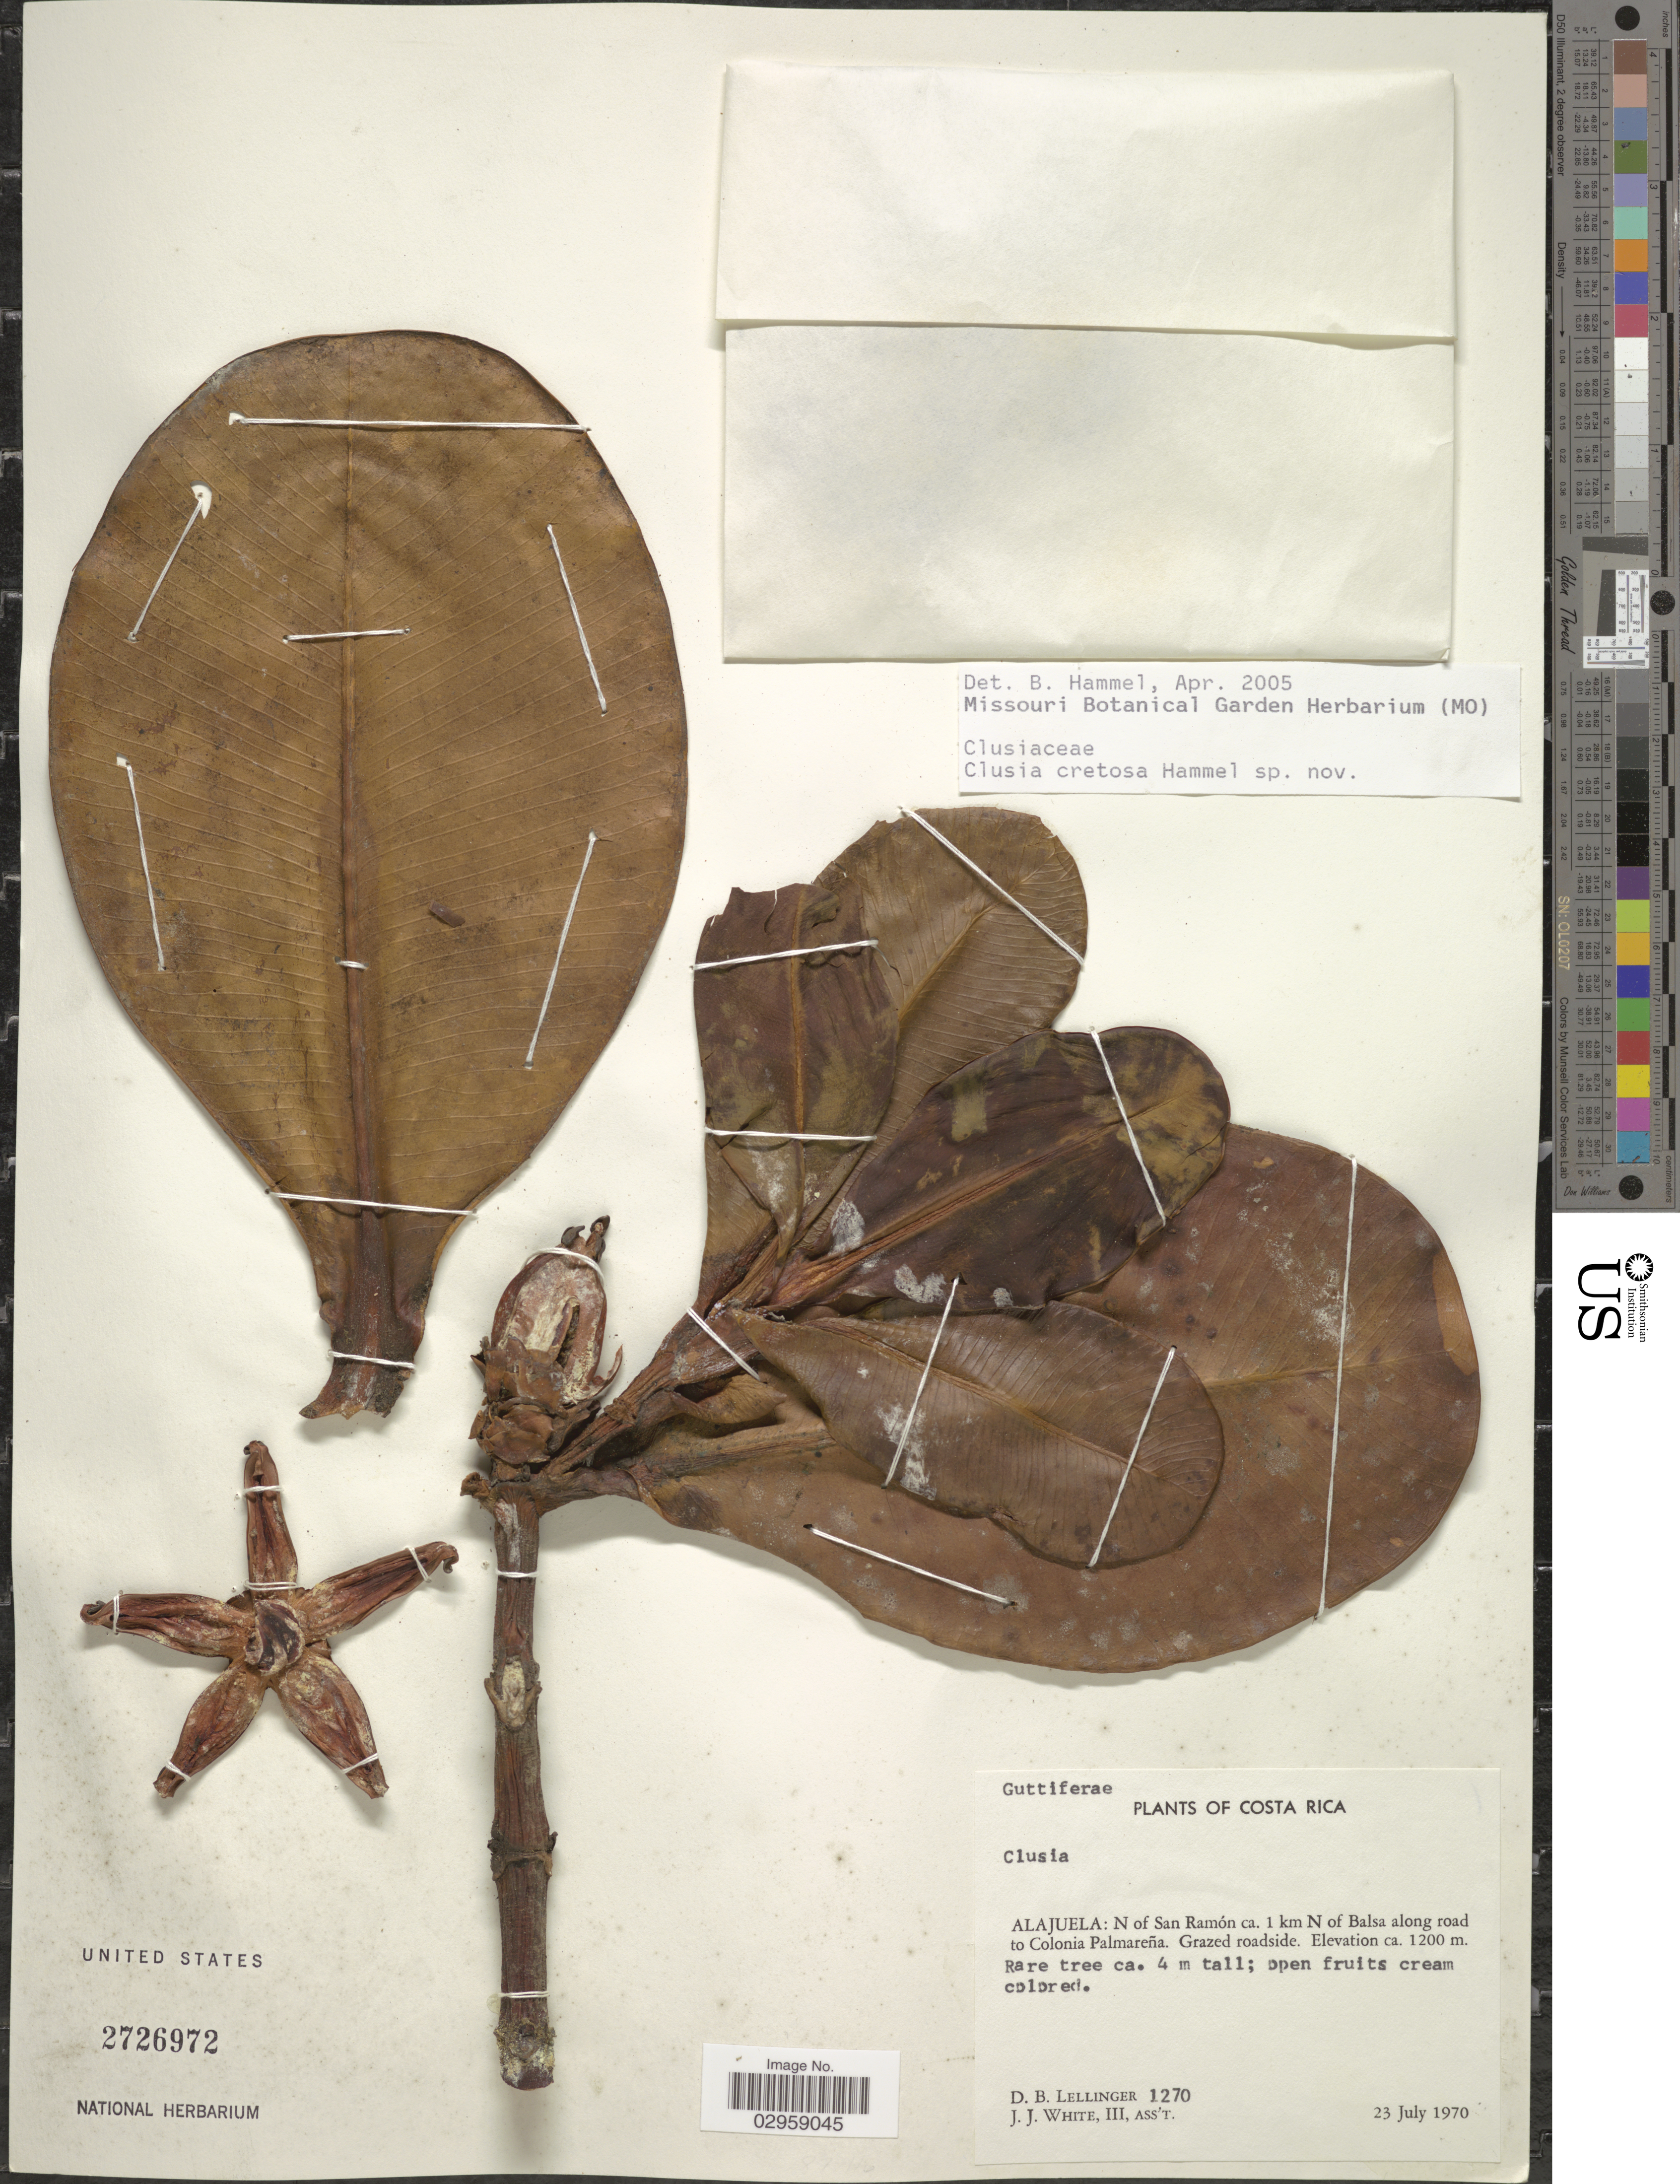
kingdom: Plantae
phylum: Tracheophyta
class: Magnoliopsida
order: Malpighiales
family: Clusiaceae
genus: Clusia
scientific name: Clusia cretosa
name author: Hammel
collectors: D. B. Lellinger & J. J. White III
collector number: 1270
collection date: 1970-07-23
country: Costa Rica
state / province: Alajuela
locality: N of San Ramón ca. 1 km N of Balsa along road to Colonia Palmareña.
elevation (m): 1200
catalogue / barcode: US 2726972